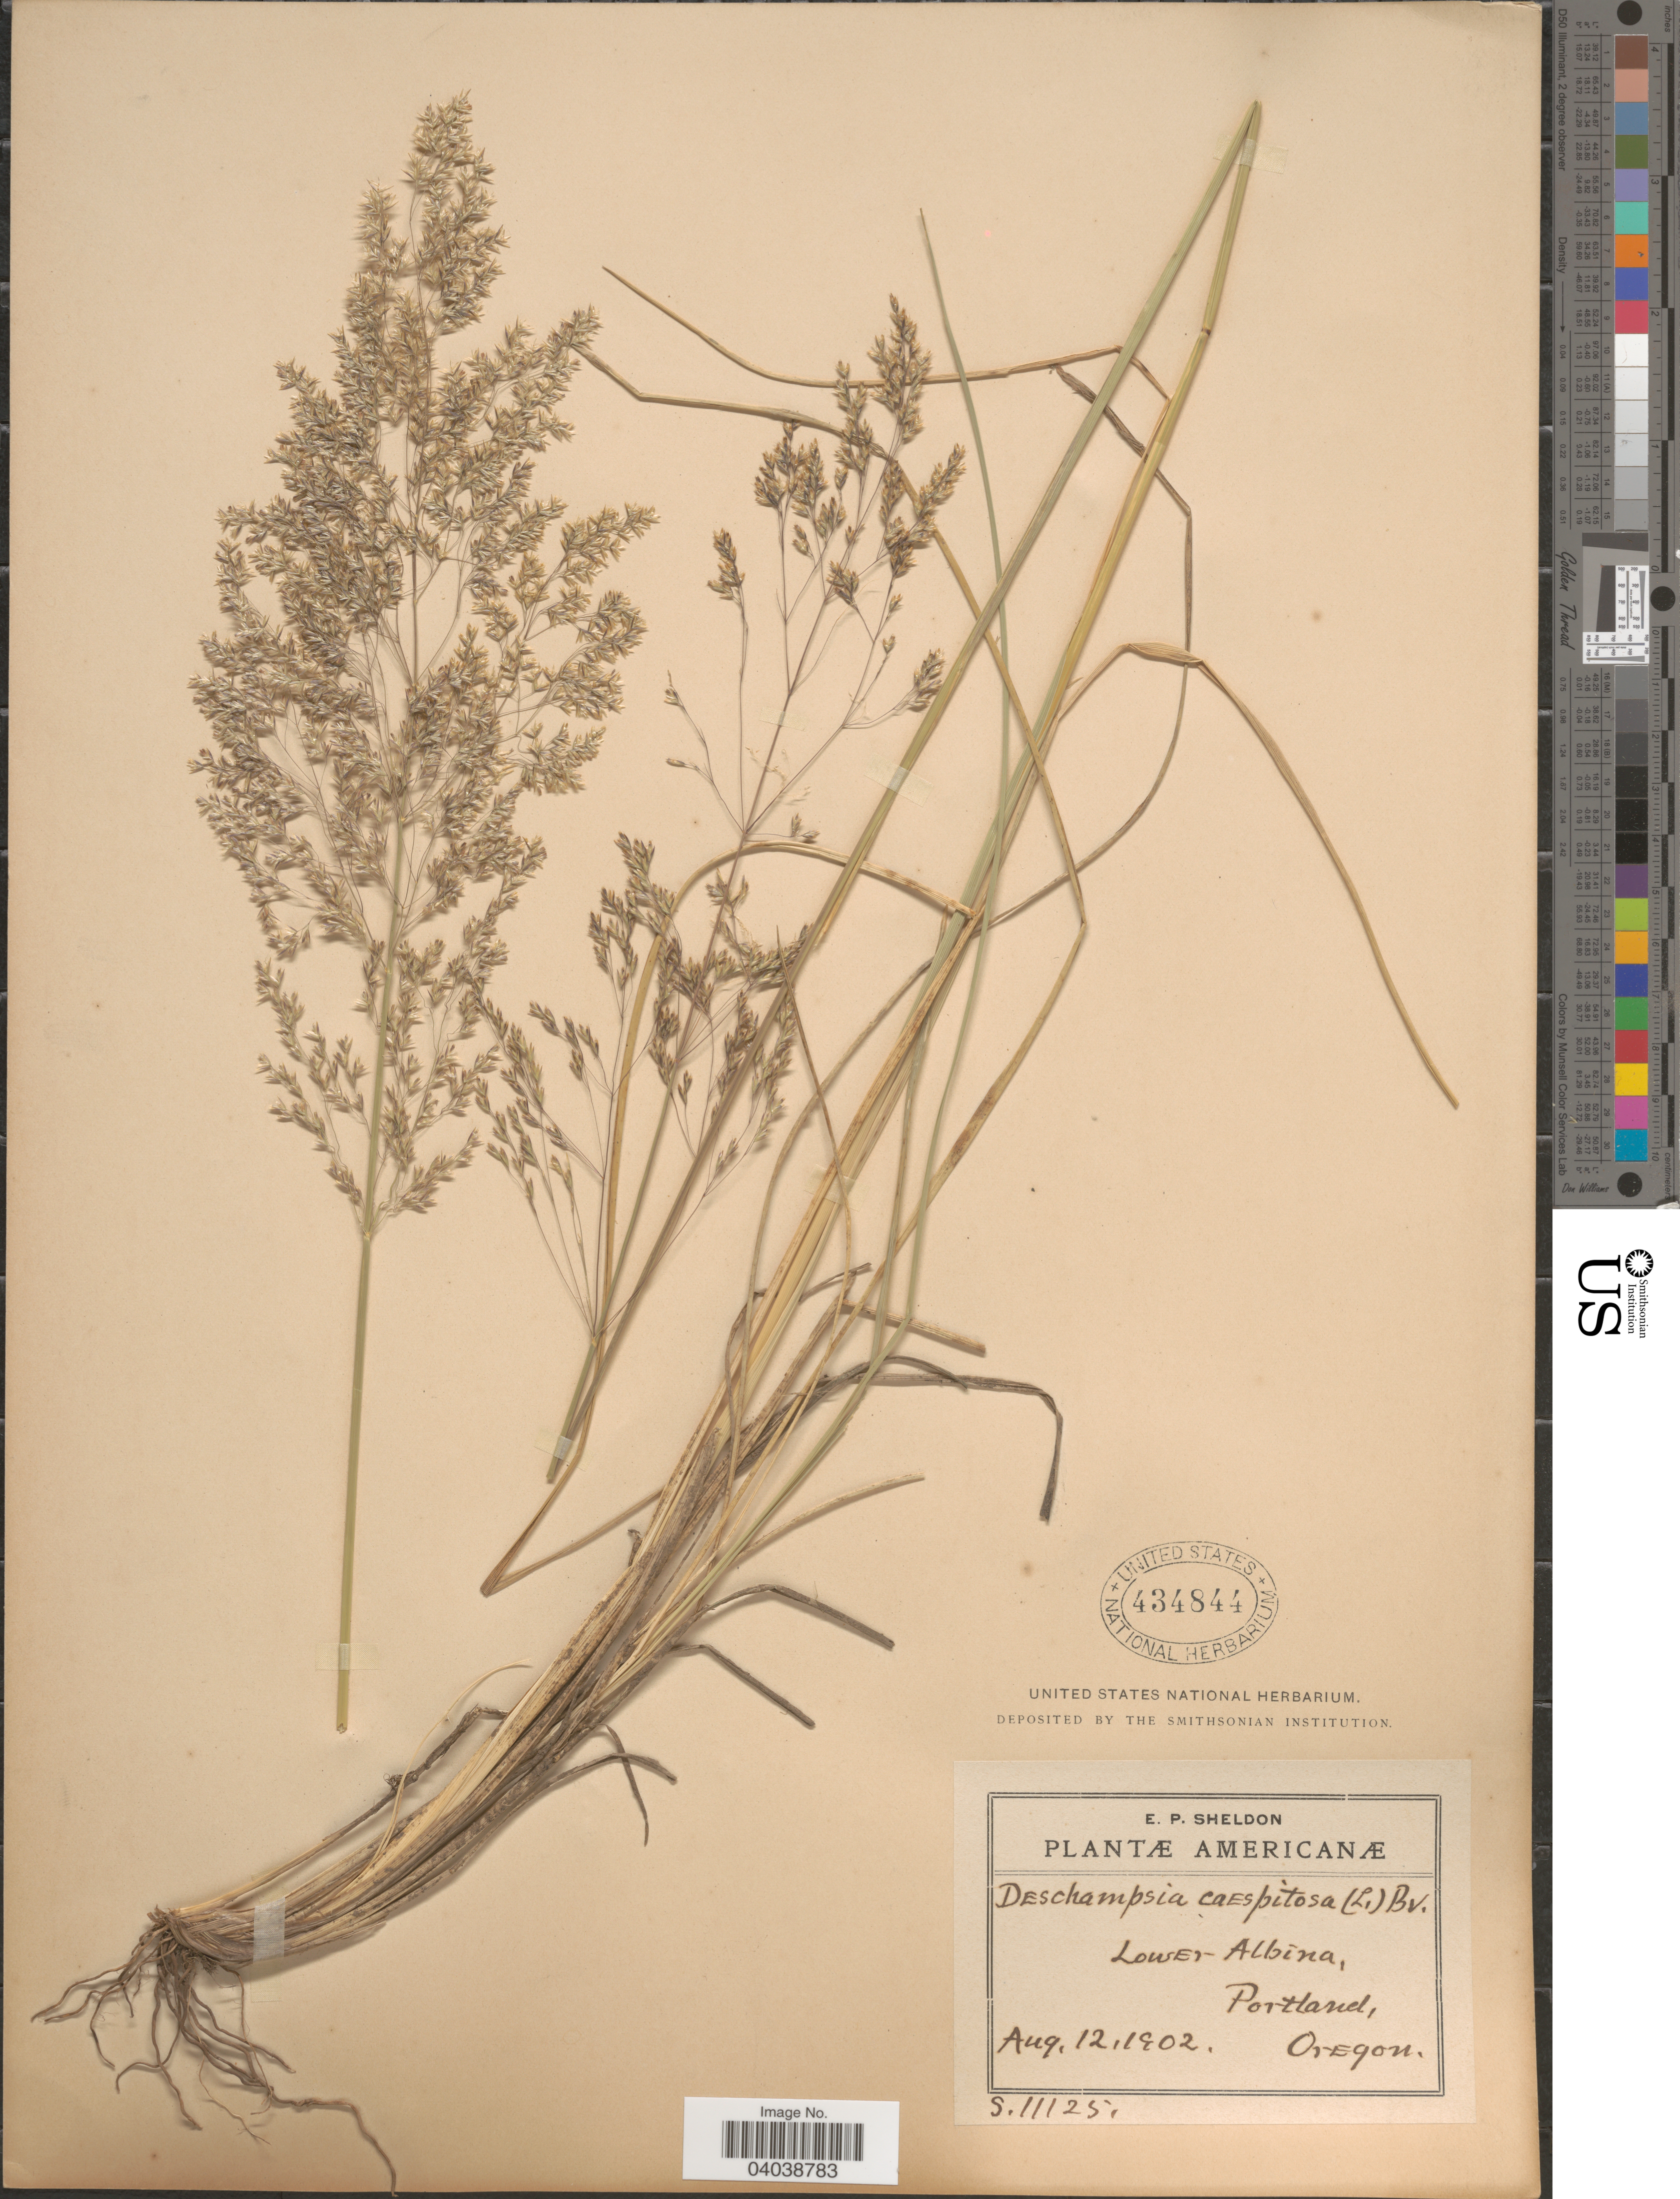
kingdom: Plantae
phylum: Tracheophyta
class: Liliopsida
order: Poales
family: Poaceae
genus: Deschampsia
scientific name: Deschampsia cespitosa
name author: (L.) P. Beauv.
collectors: E. P. Sheldon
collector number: S.11125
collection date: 1902-08-12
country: United States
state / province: Oregon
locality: Lower Albina, Portland.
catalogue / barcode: US 434844